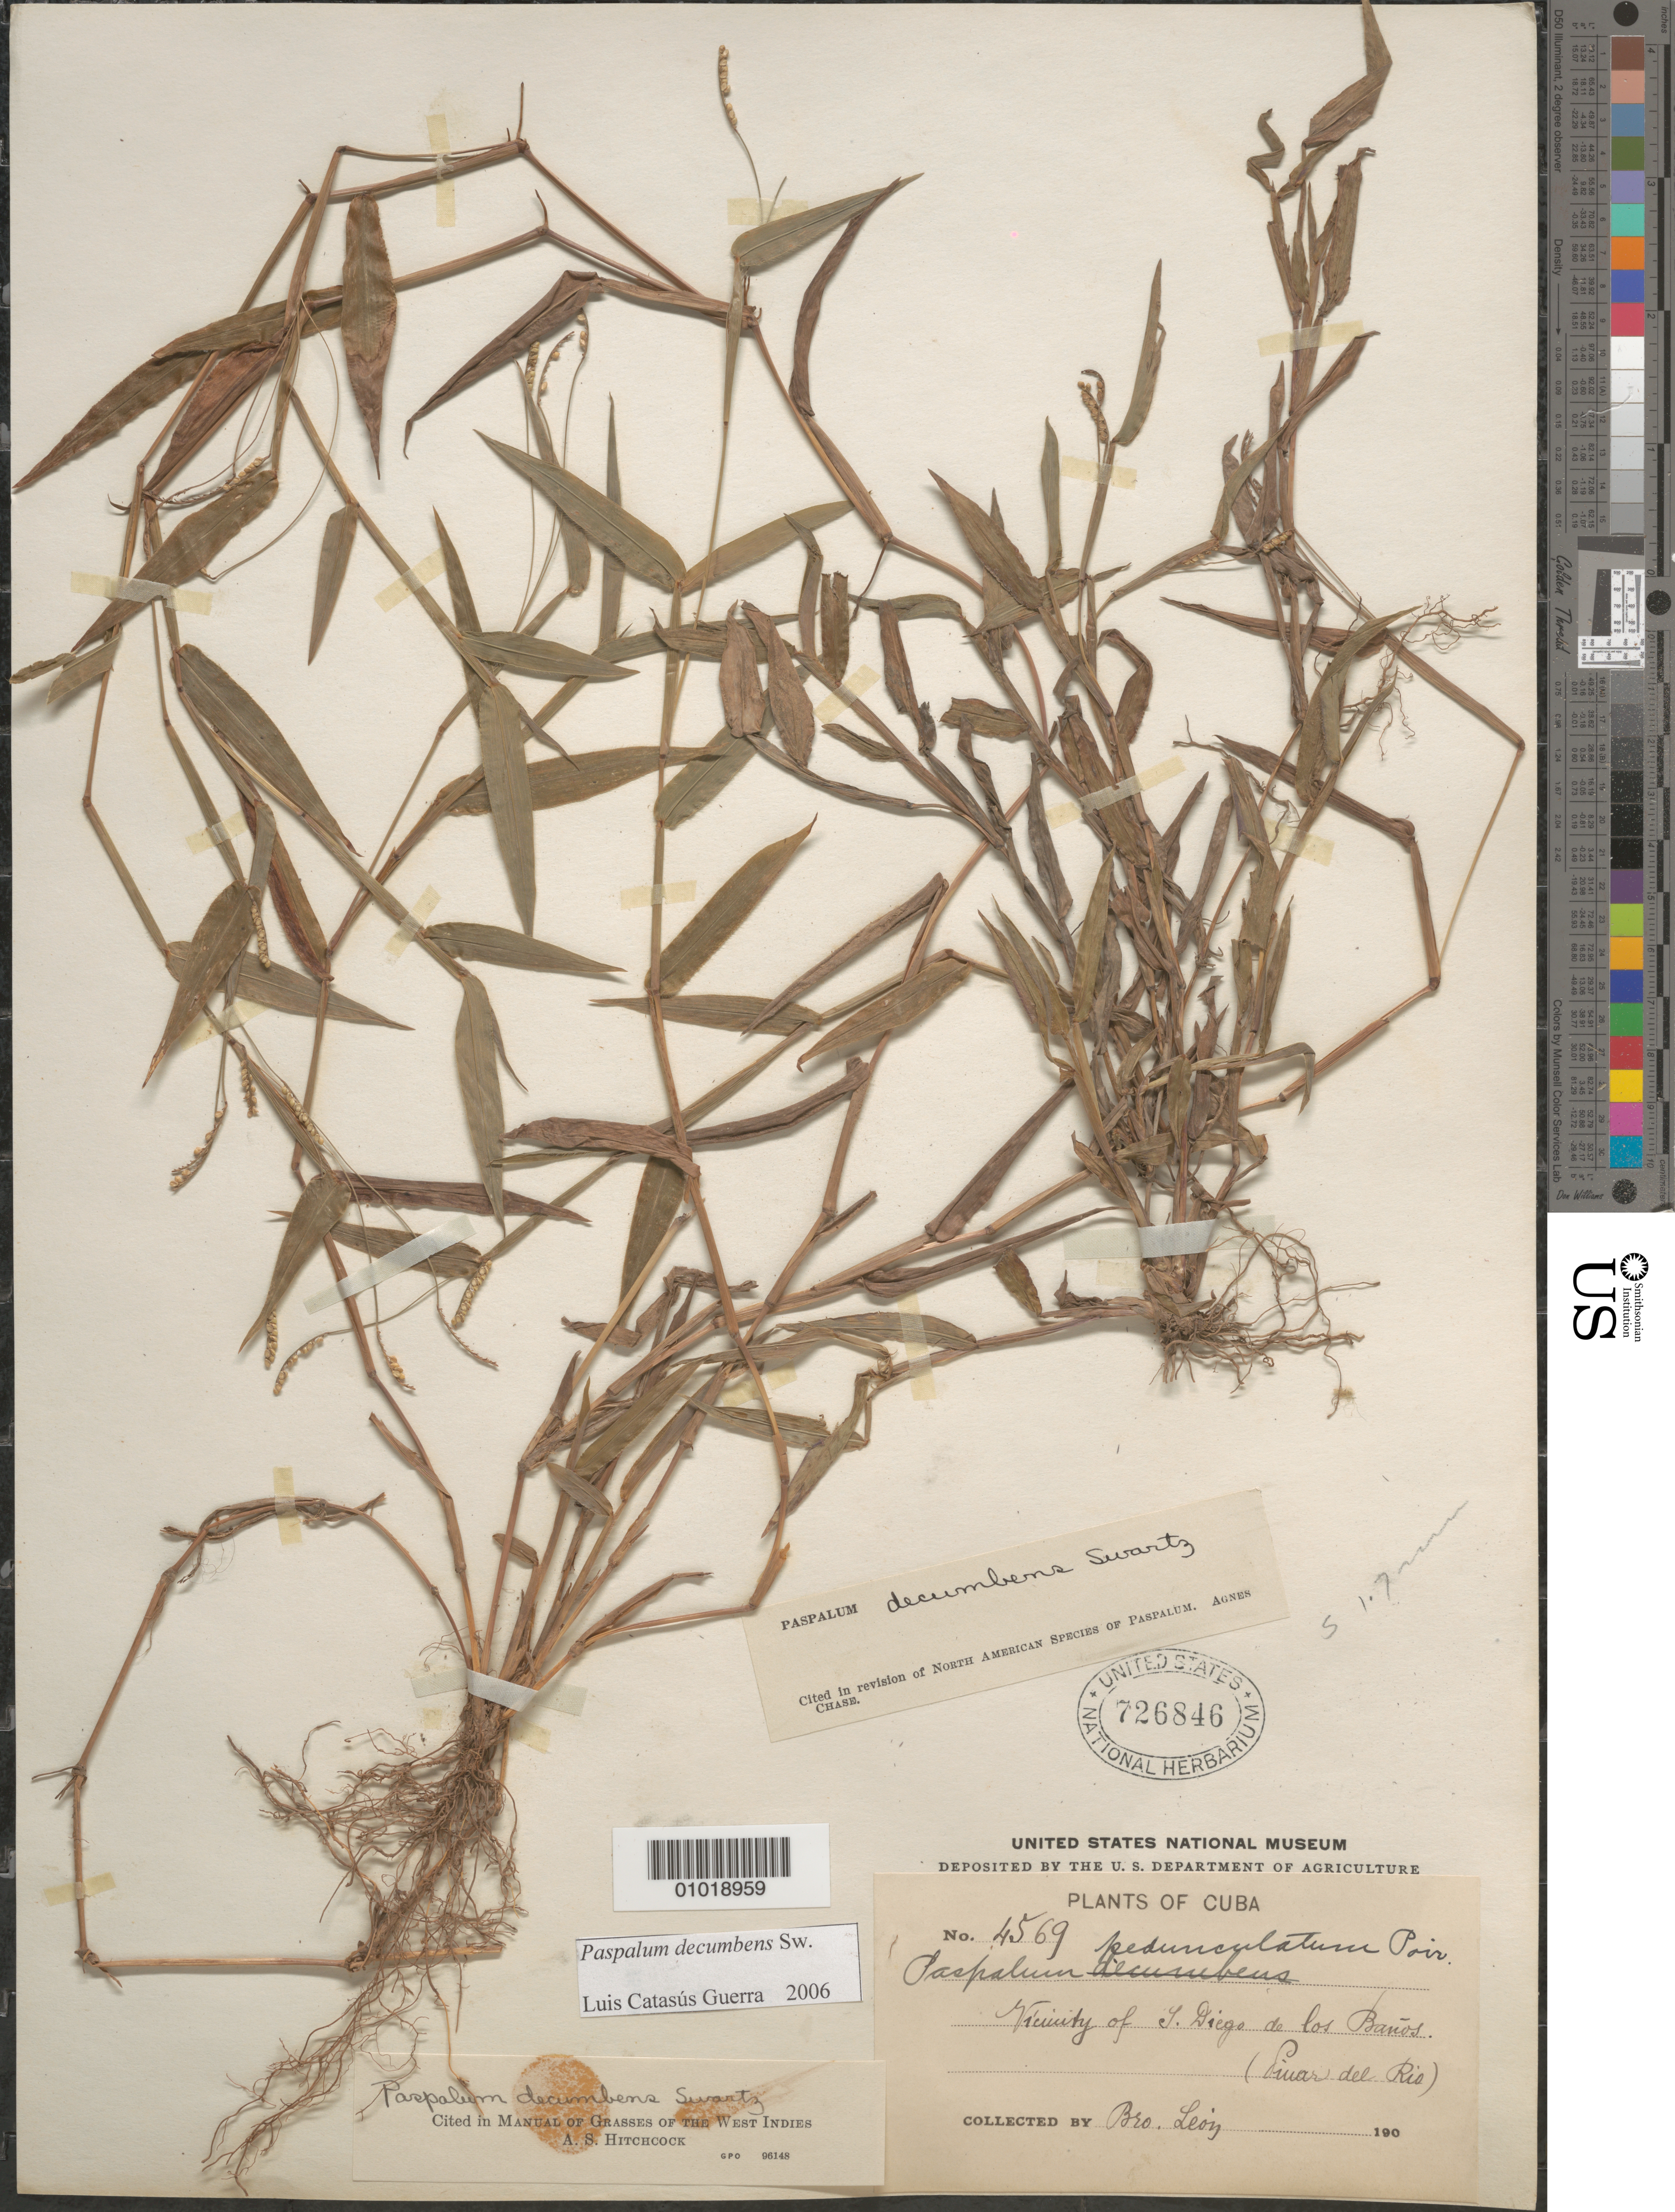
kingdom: Plantae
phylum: Tracheophyta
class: Liliopsida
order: Poales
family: Poaceae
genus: Paspalum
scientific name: Paspalum decumbens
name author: Sw.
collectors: Bro. León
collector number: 4569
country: Cuba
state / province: Pinar del Rio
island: Cuba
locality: Vicinity of S Diego de los Banos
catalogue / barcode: US 726846